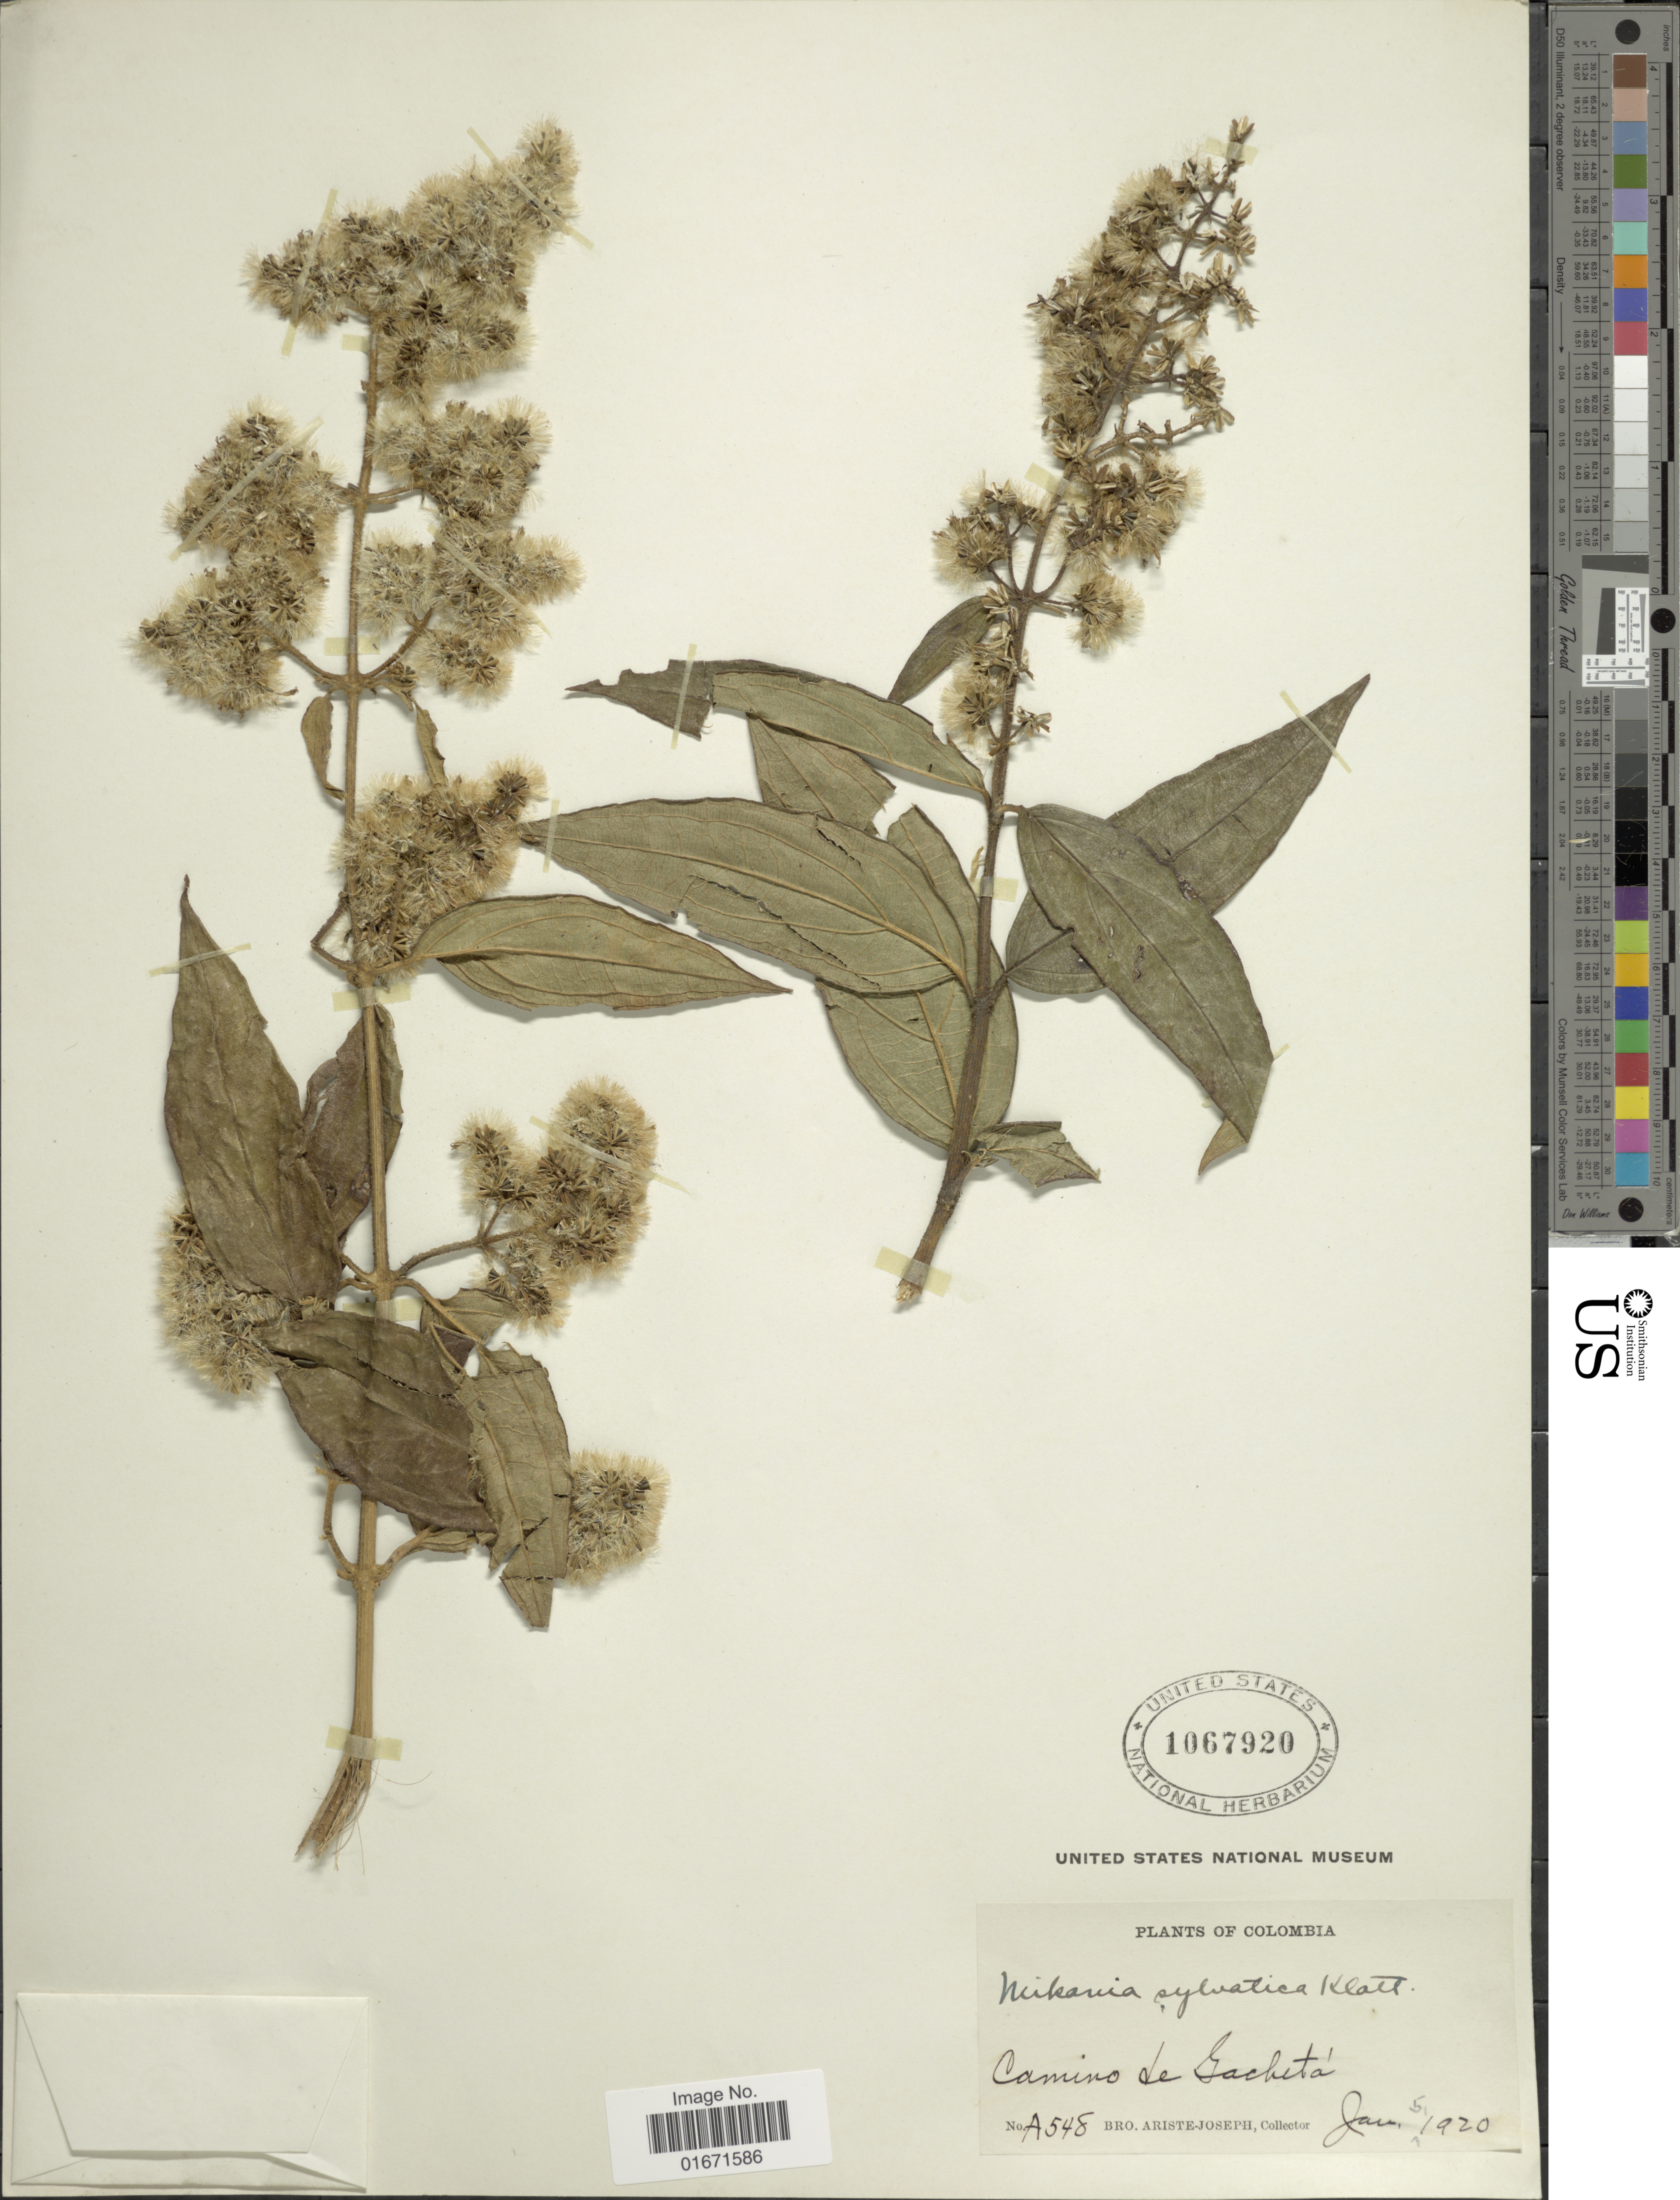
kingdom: Plantae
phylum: Tracheophyta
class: Magnoliopsida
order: Asterales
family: Asteraceae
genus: Mikania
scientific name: Mikania sylvatica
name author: Klatt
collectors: Bro. Ariste-Joseph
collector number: A548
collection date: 1920-01-05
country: Colombia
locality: Camino de Gachetá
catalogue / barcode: US 1067920